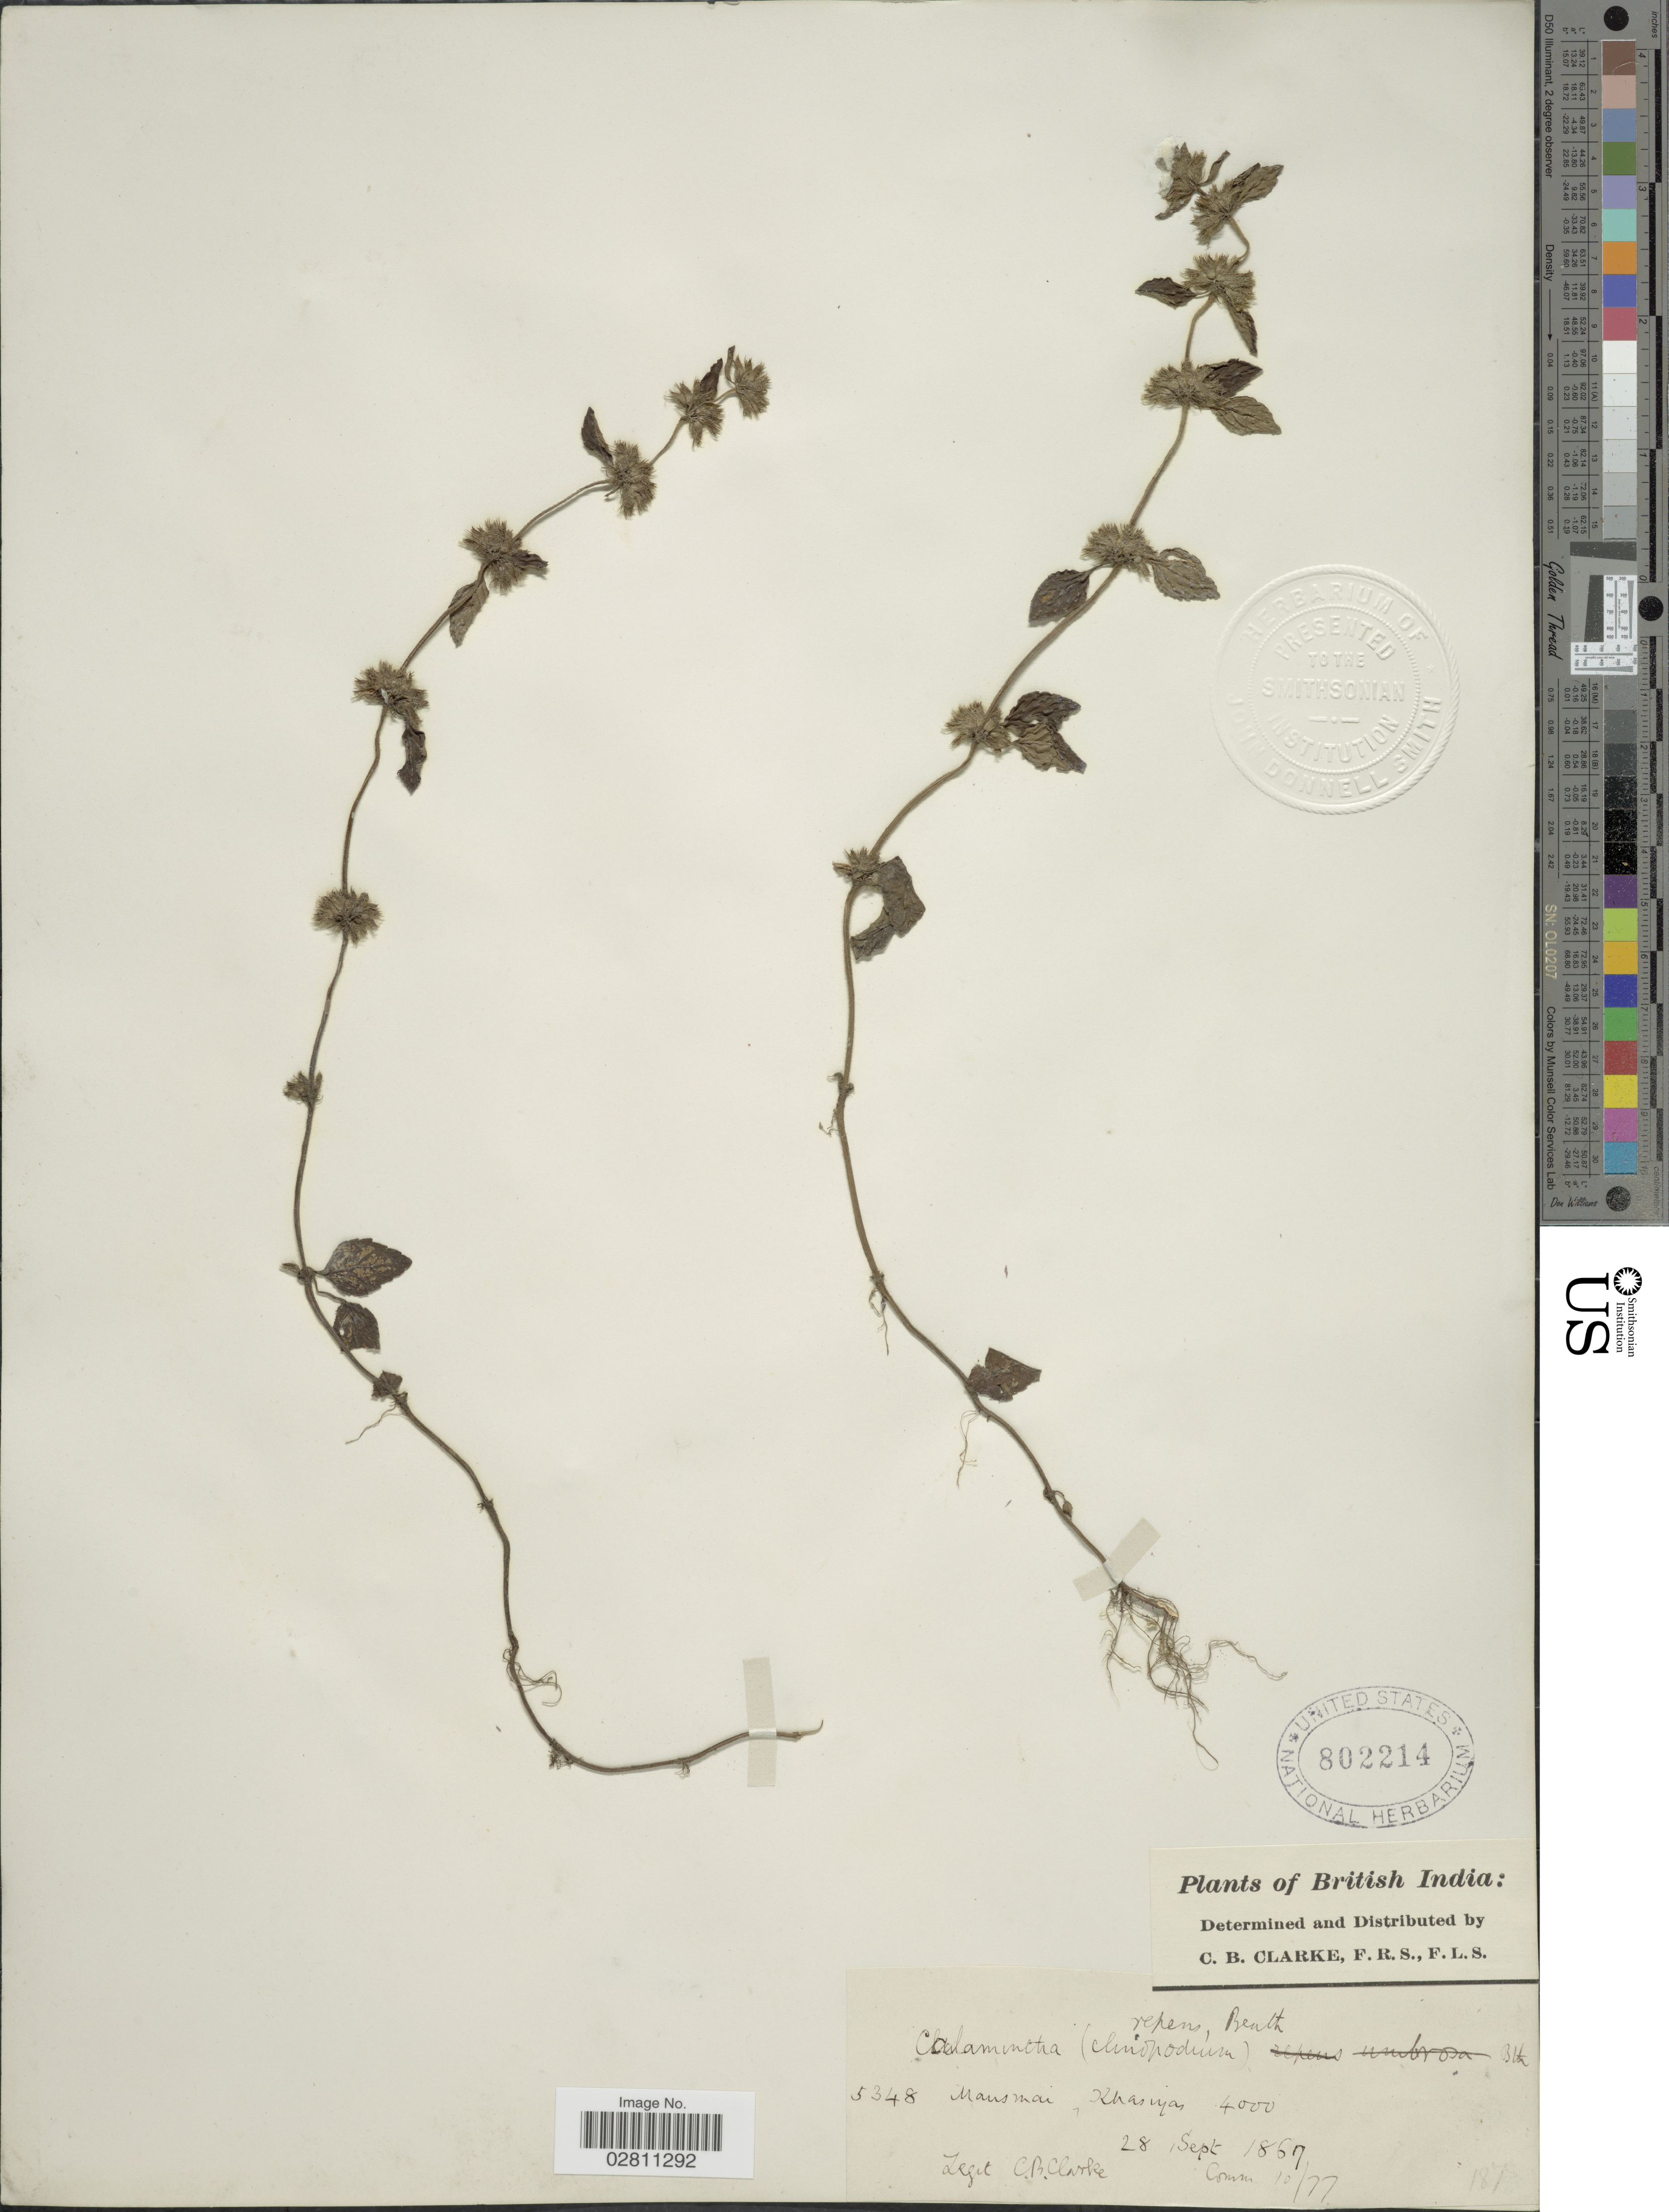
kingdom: Plantae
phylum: Tracheophyta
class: Magnoliopsida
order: Lamiales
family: Lamiaceae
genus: Clinopodium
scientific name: Clinopodium umbrosum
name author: (M. Bieb.) C. Koch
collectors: C. B. Clarke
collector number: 5348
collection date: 1867-09-28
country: India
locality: British India, Mansmai, Khasiyas.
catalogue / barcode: US 802214